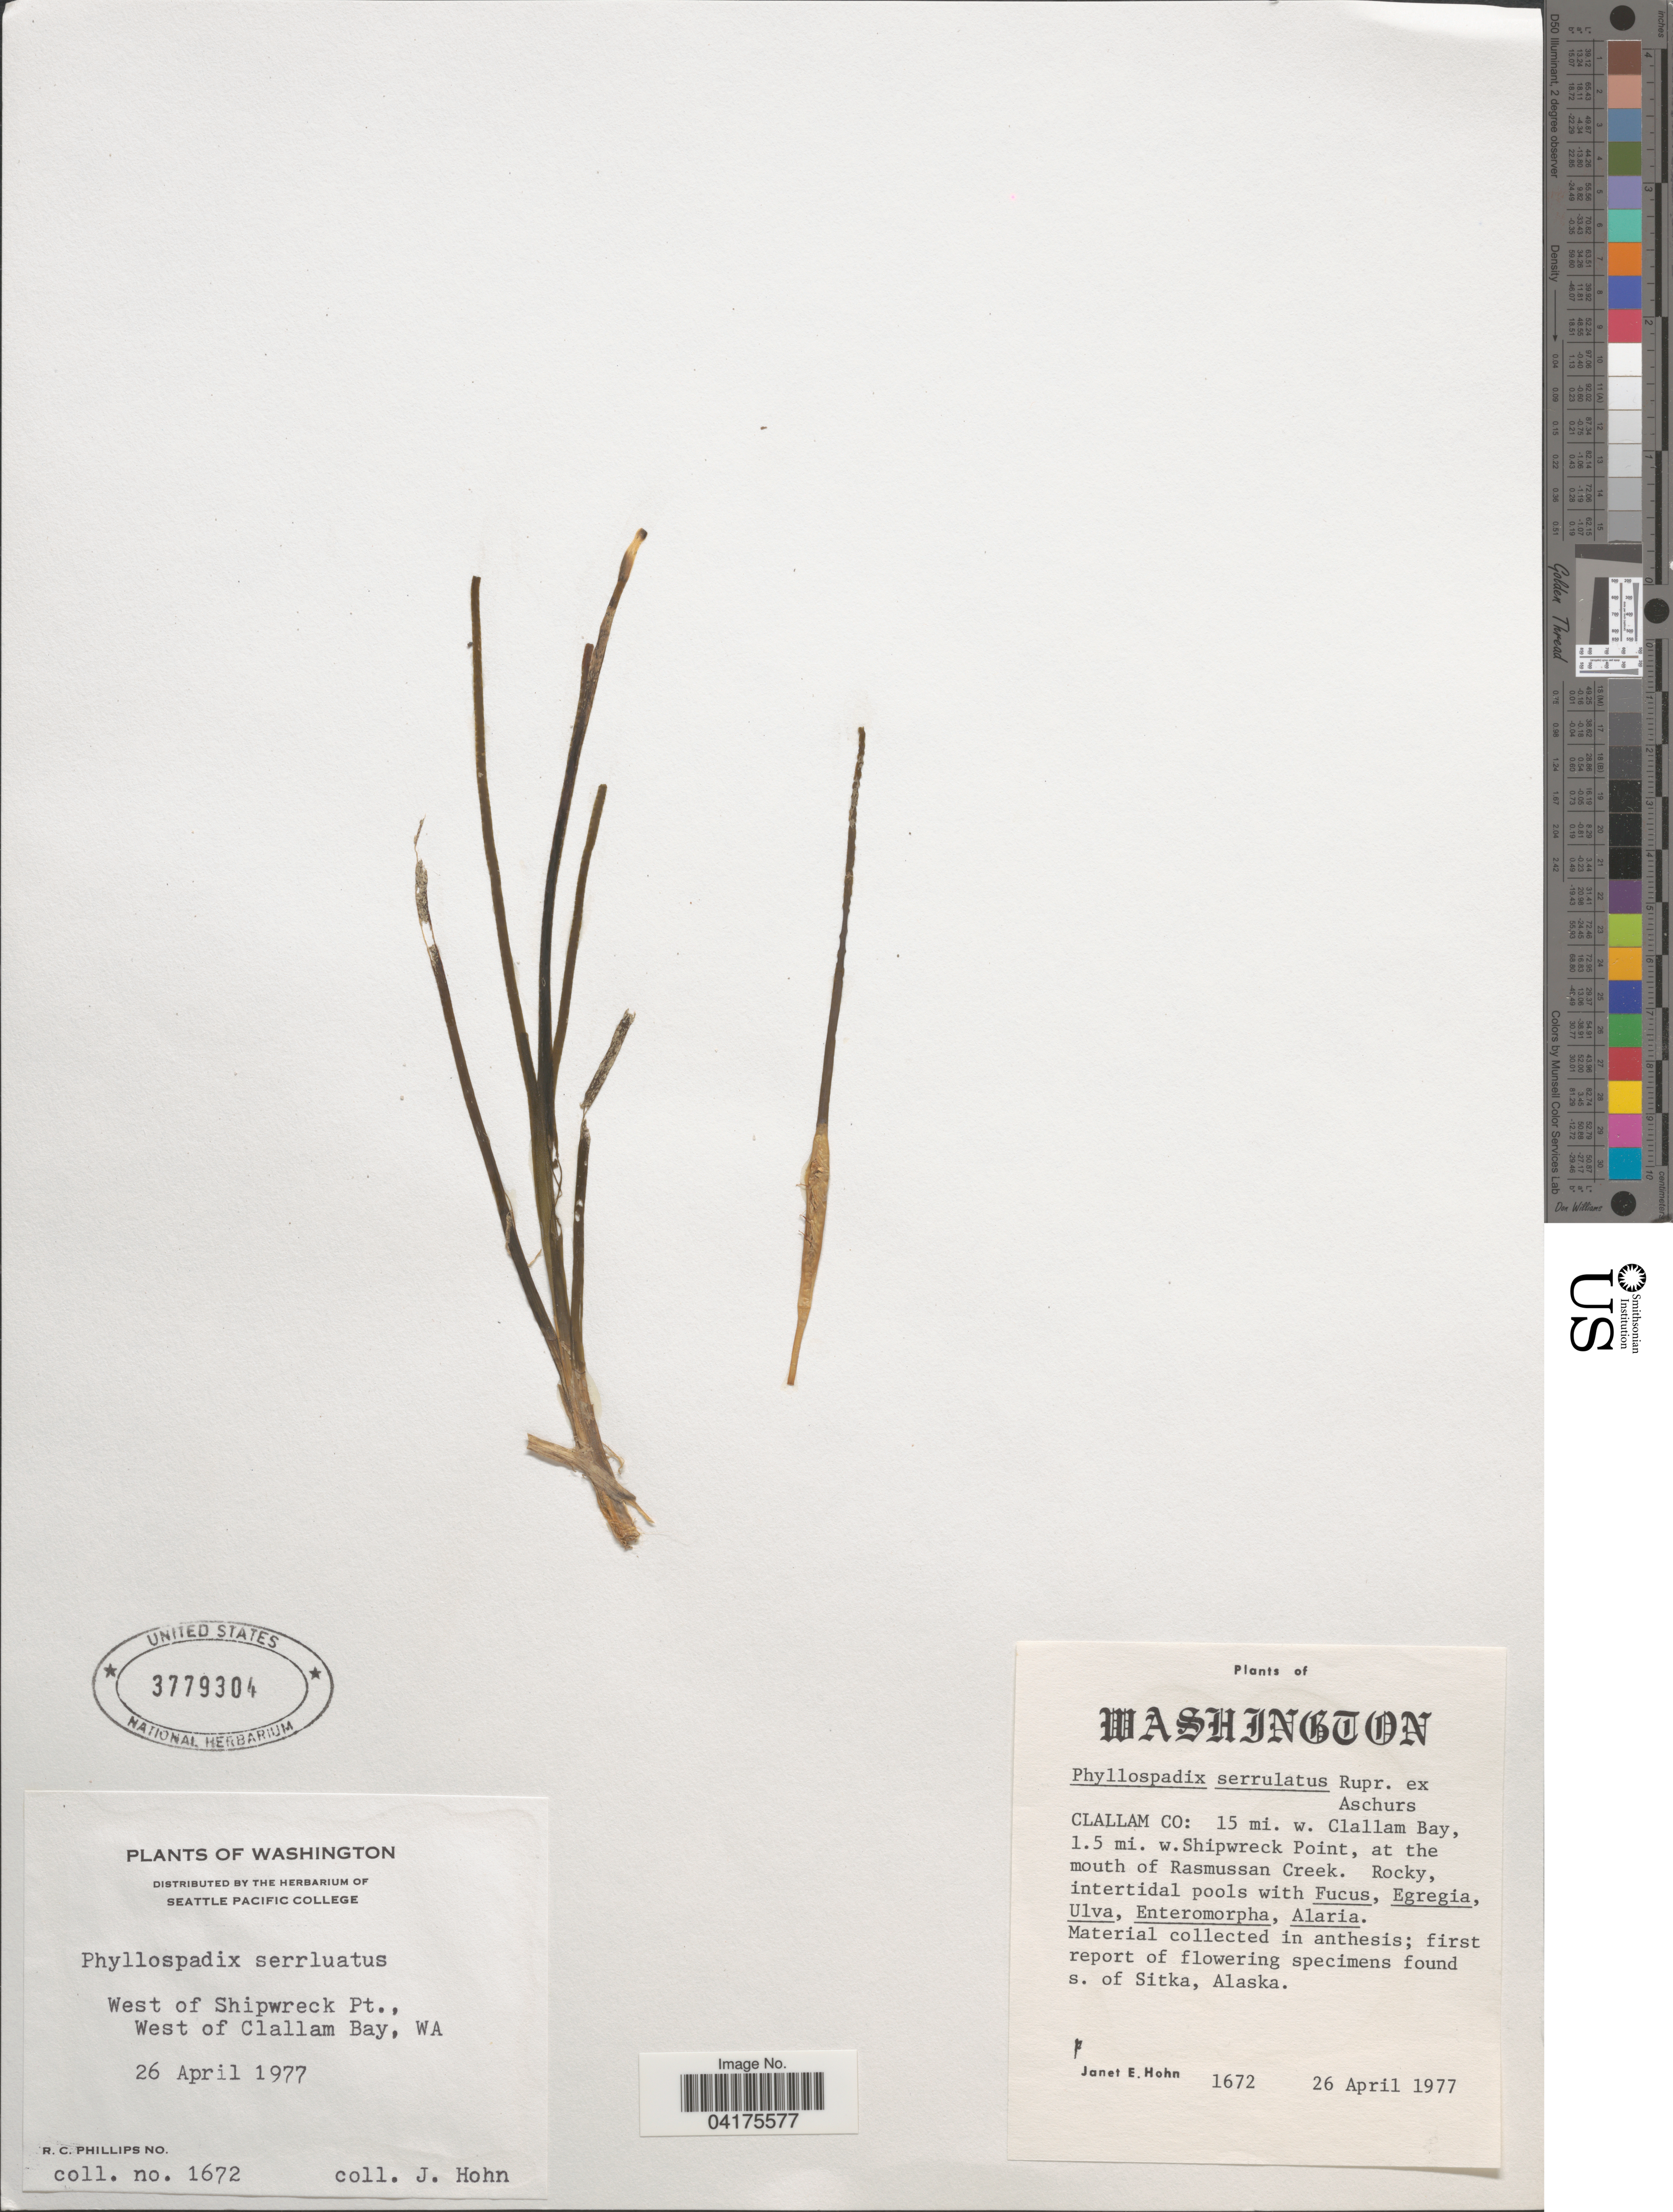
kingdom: Plantae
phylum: Tracheophyta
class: Liliopsida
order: Alismatales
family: Zosteraceae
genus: Phyllospadix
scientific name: Phyllospadix serrulatus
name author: Rupr.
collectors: J. Hohn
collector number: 1672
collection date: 1977-04-26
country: United States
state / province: Washington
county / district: Clallam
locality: Clallam Co: 15 mi. w. Clallam Bay, 1.5 mi. w.Shipwreck Point, at the mouth of Rasmussan Creek.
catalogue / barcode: US 3779304